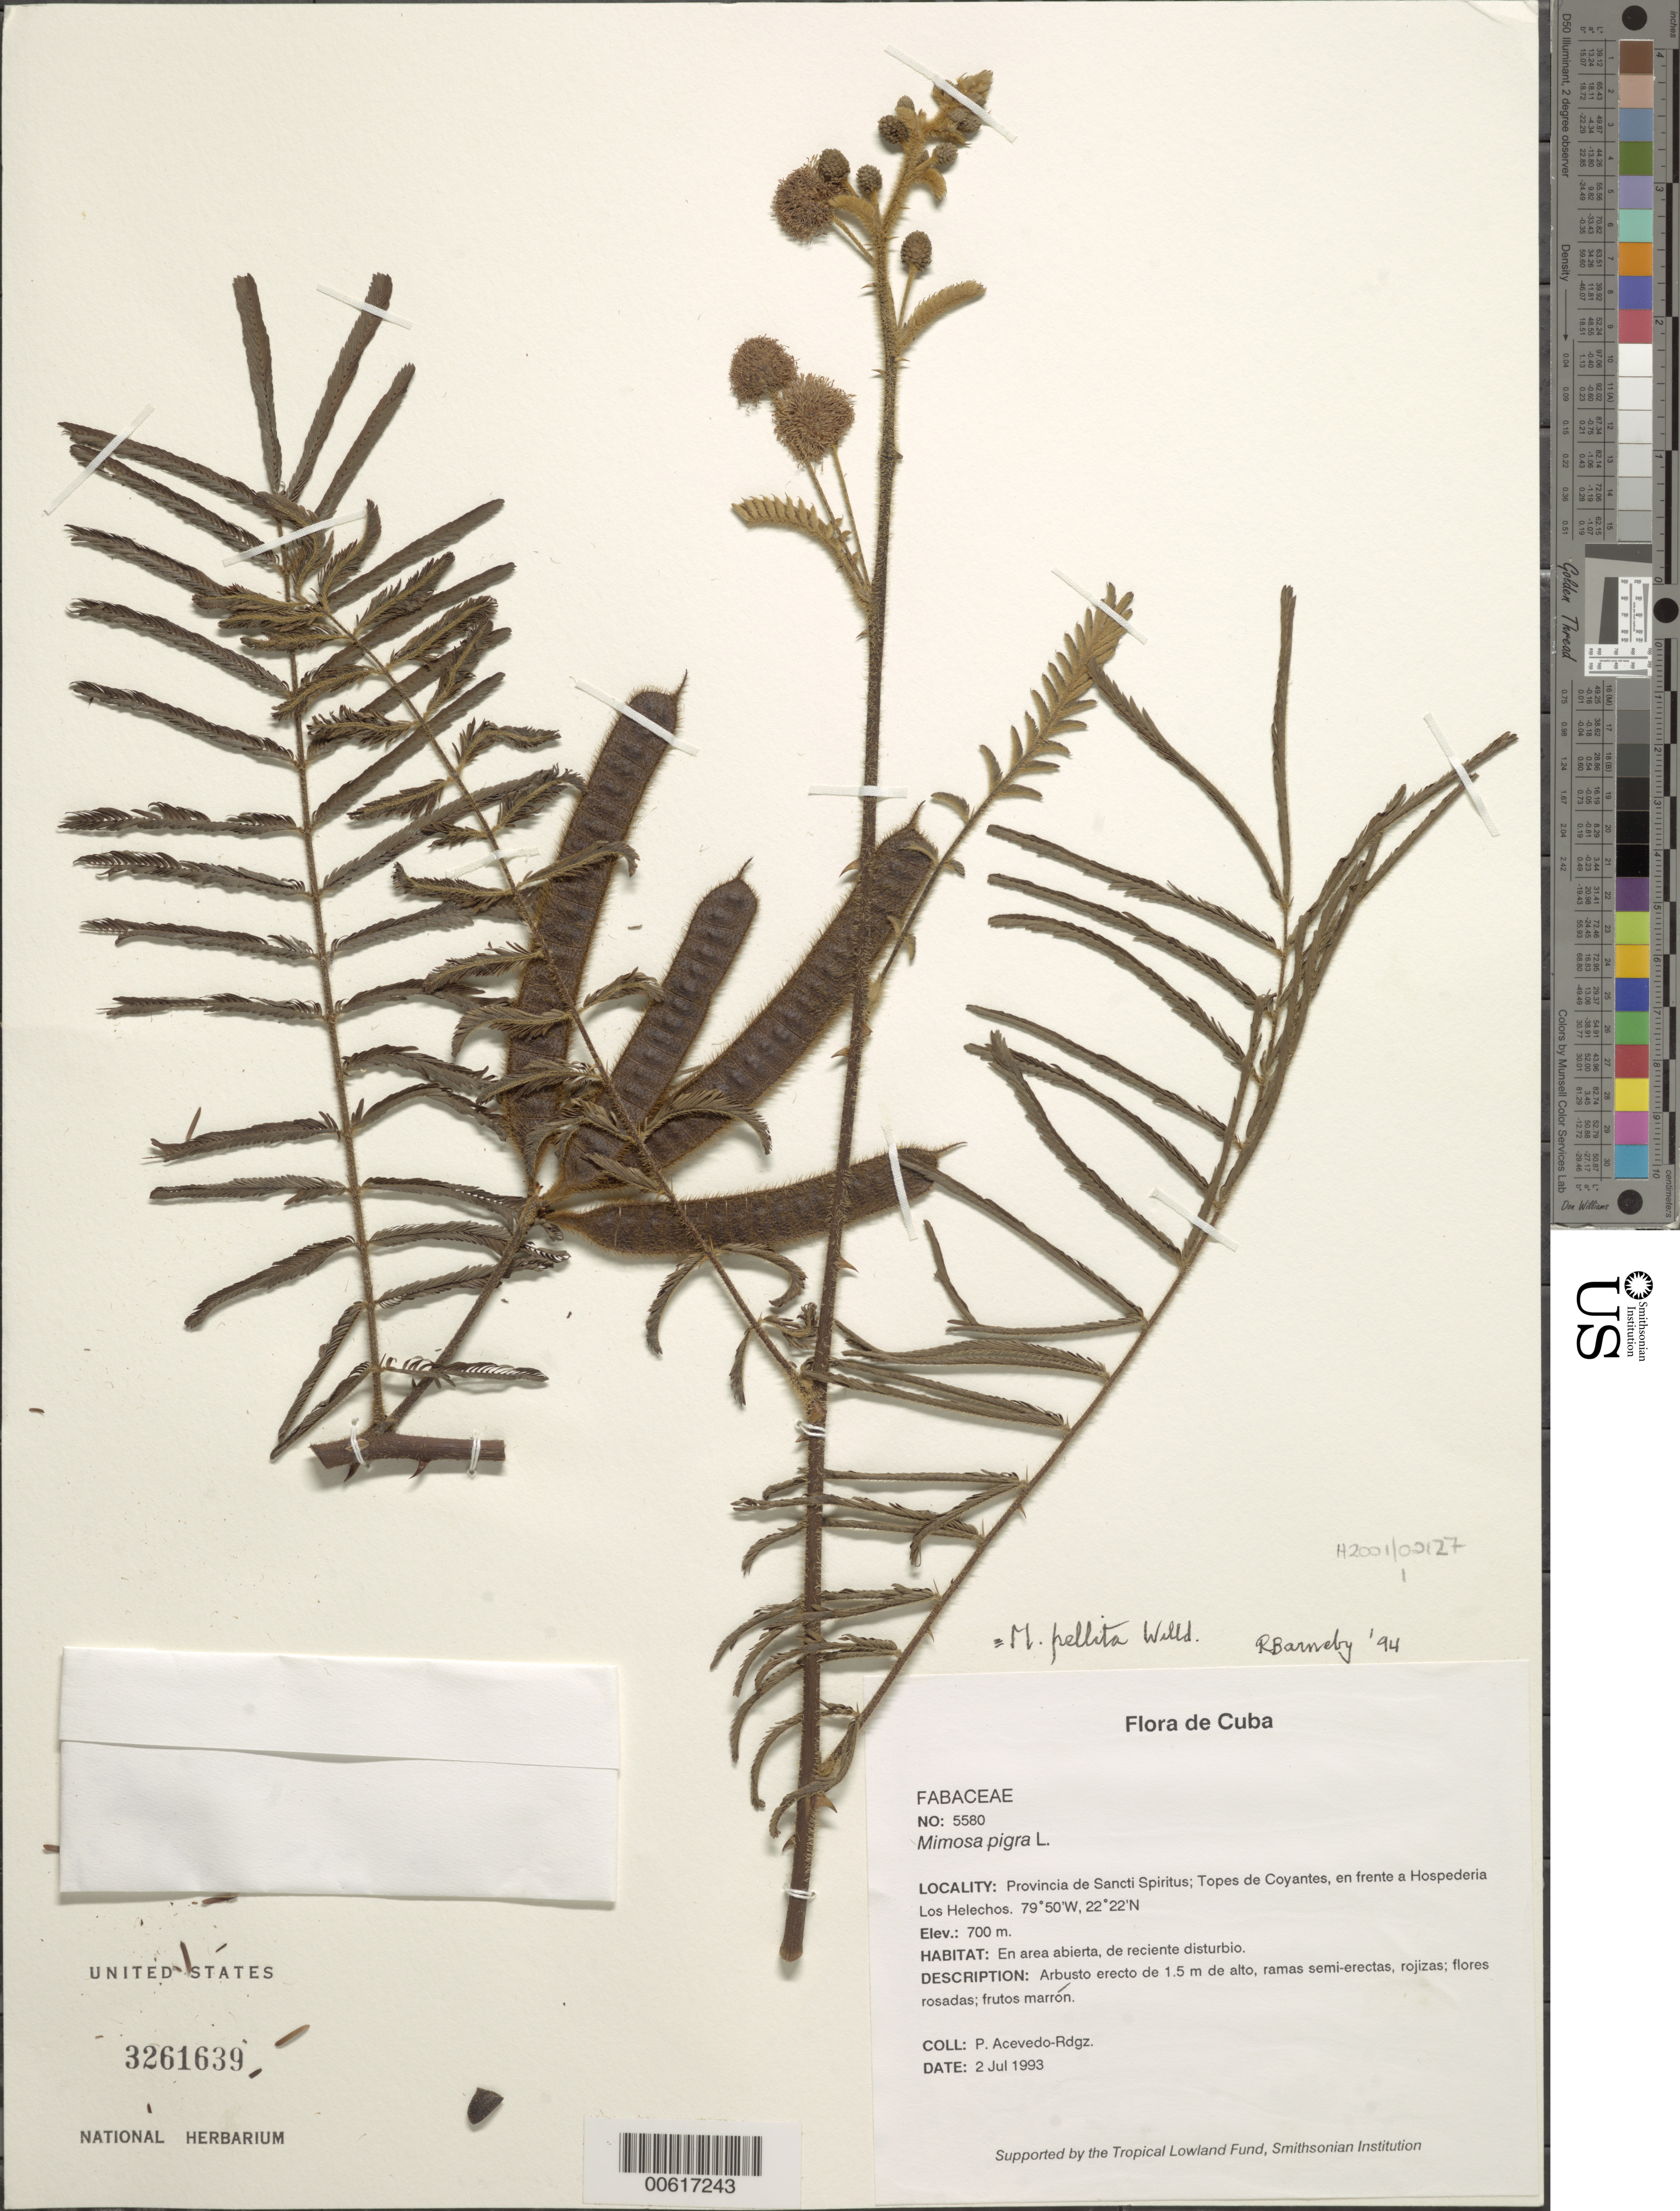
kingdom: Plantae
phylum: Tracheophyta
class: Magnoliopsida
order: Fabales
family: Fabaceae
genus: Mimosa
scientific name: Mimosa pigra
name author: L.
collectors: P. Acevedo-Rodr.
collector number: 5580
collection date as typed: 02 Jul 1993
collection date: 1993-07-02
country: Cuba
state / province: Sancti Spiritus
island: Cuba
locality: Topes de Coyantes, en frente a Hospederia Los Helechos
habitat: En area abierta, de reciente disturbio.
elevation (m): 700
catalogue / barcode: US 3261639